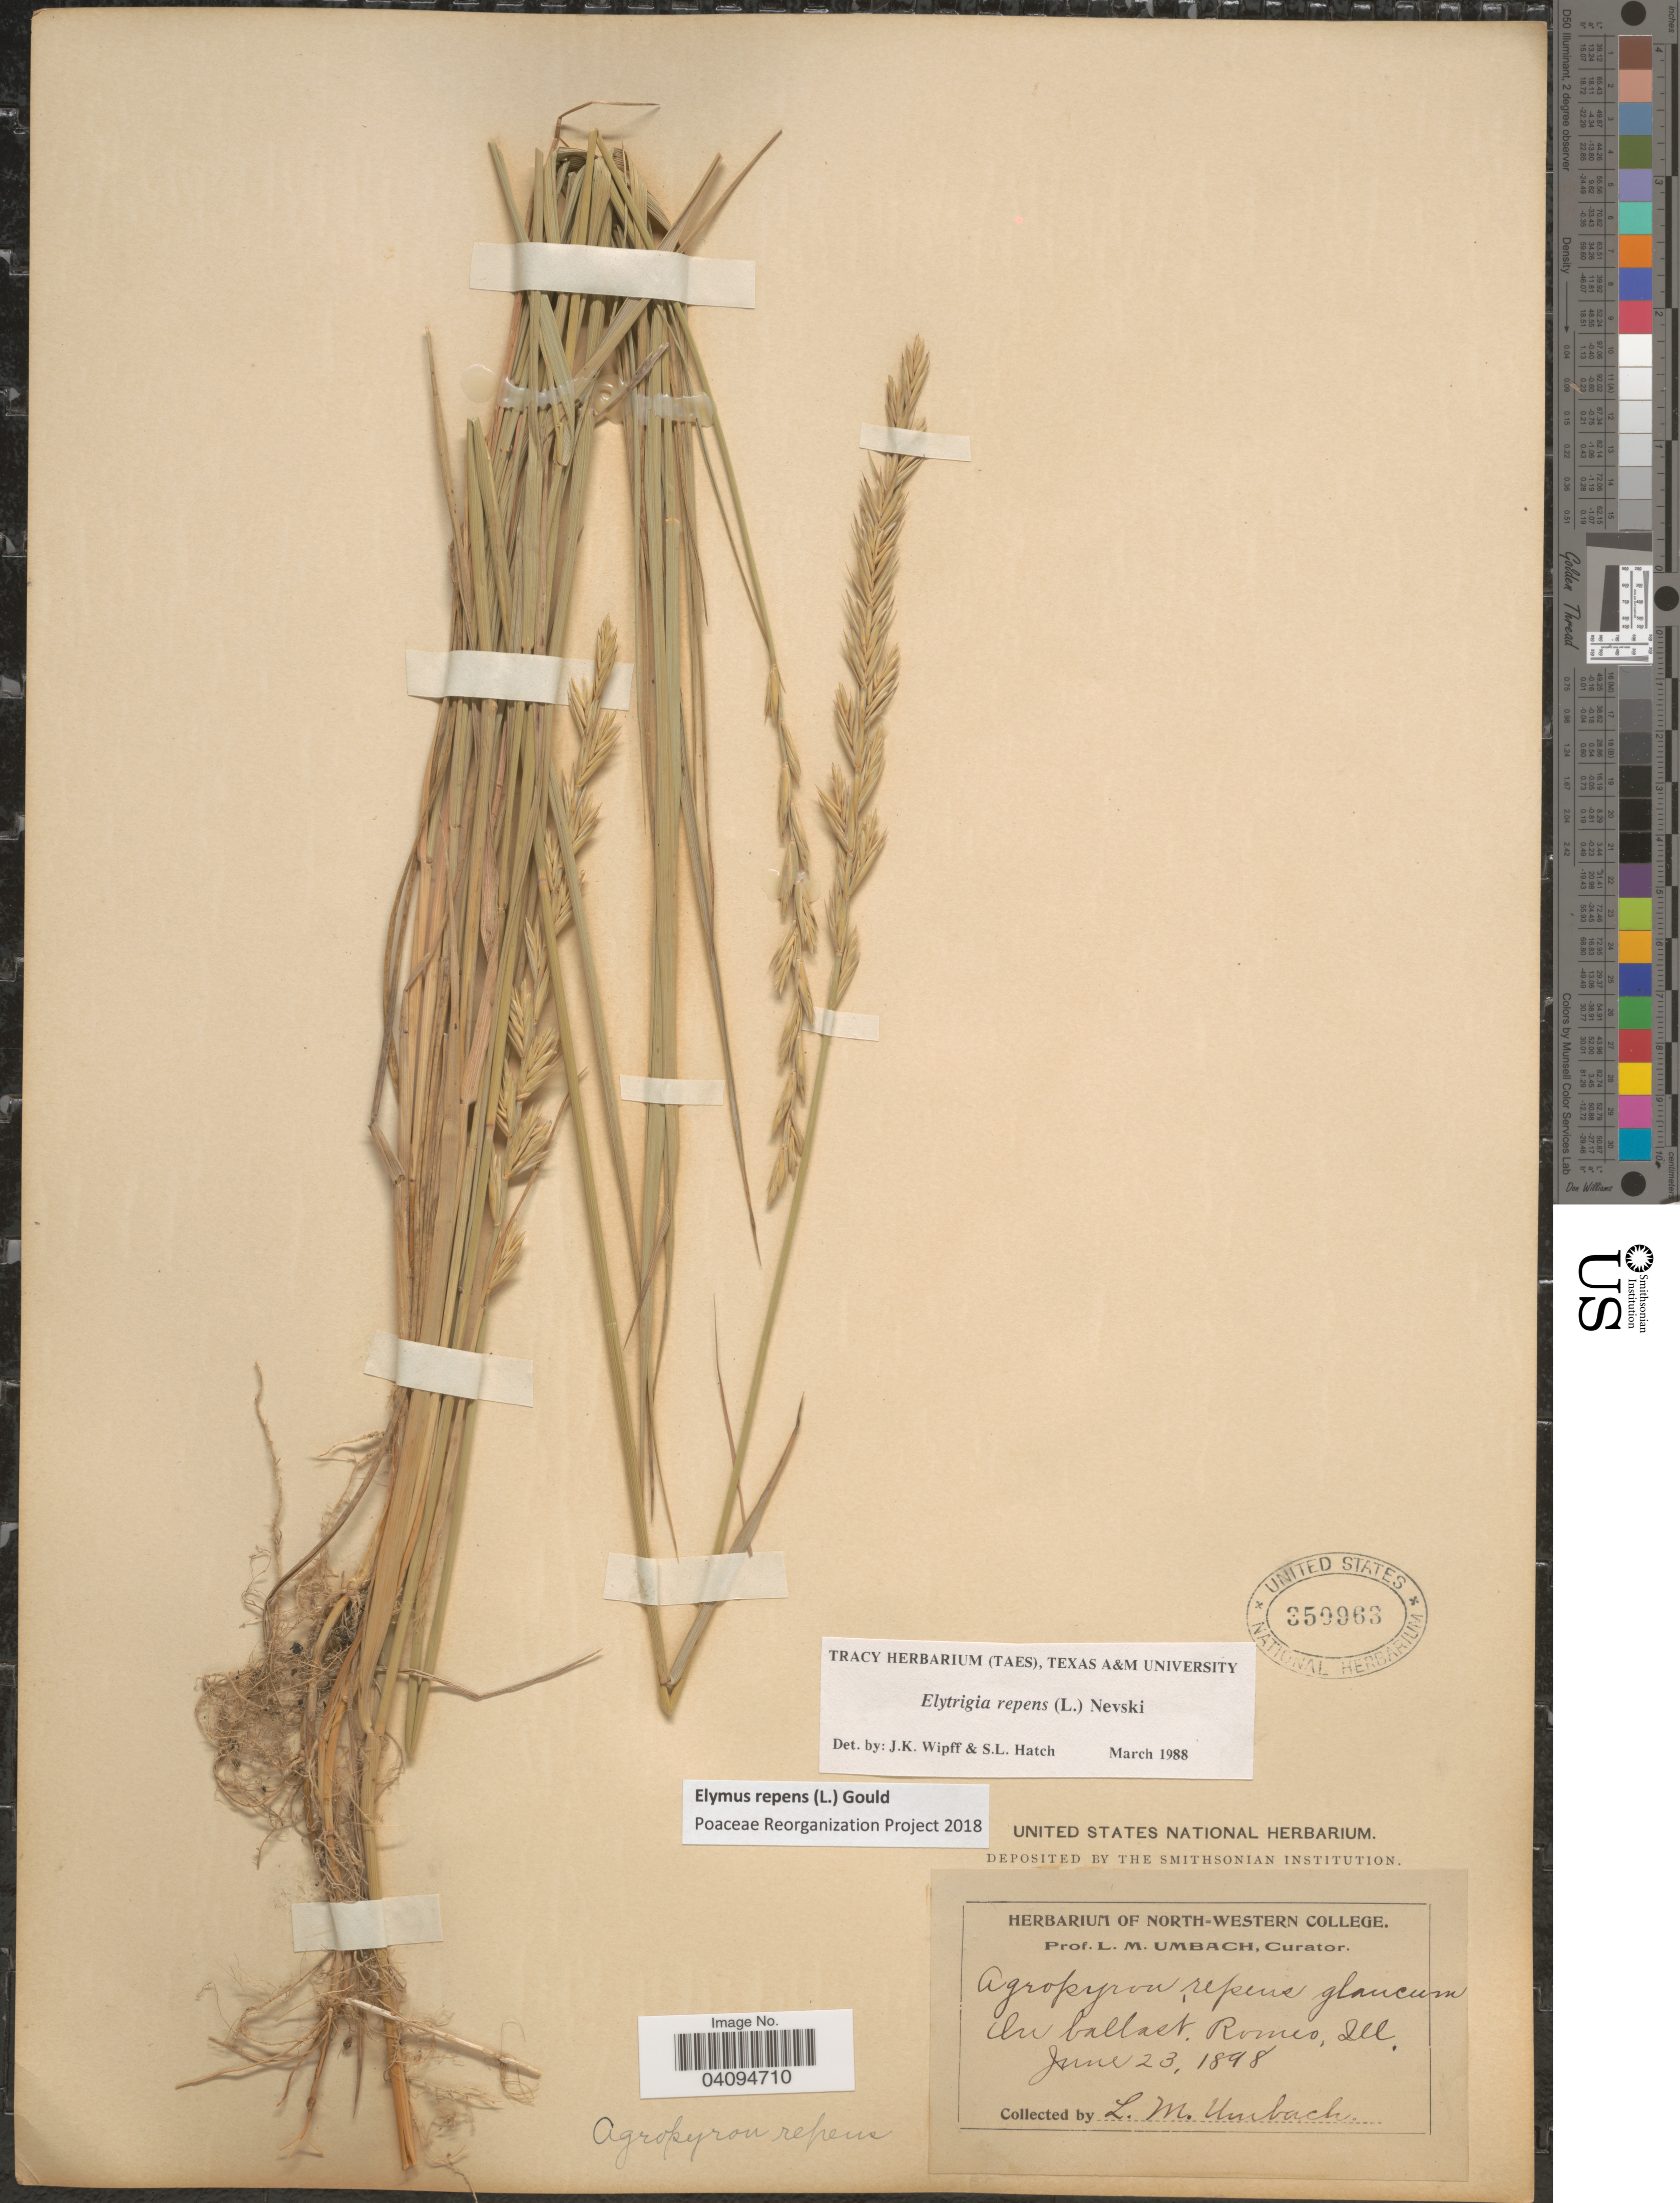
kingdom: Plantae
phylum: Tracheophyta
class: Liliopsida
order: Poales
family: Poaceae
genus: Elymus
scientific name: Elymus repens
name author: (L.) Gould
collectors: L. M. Umbach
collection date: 1898-06-23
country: United States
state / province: Illinois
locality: On ballast, Romes.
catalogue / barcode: US 350963